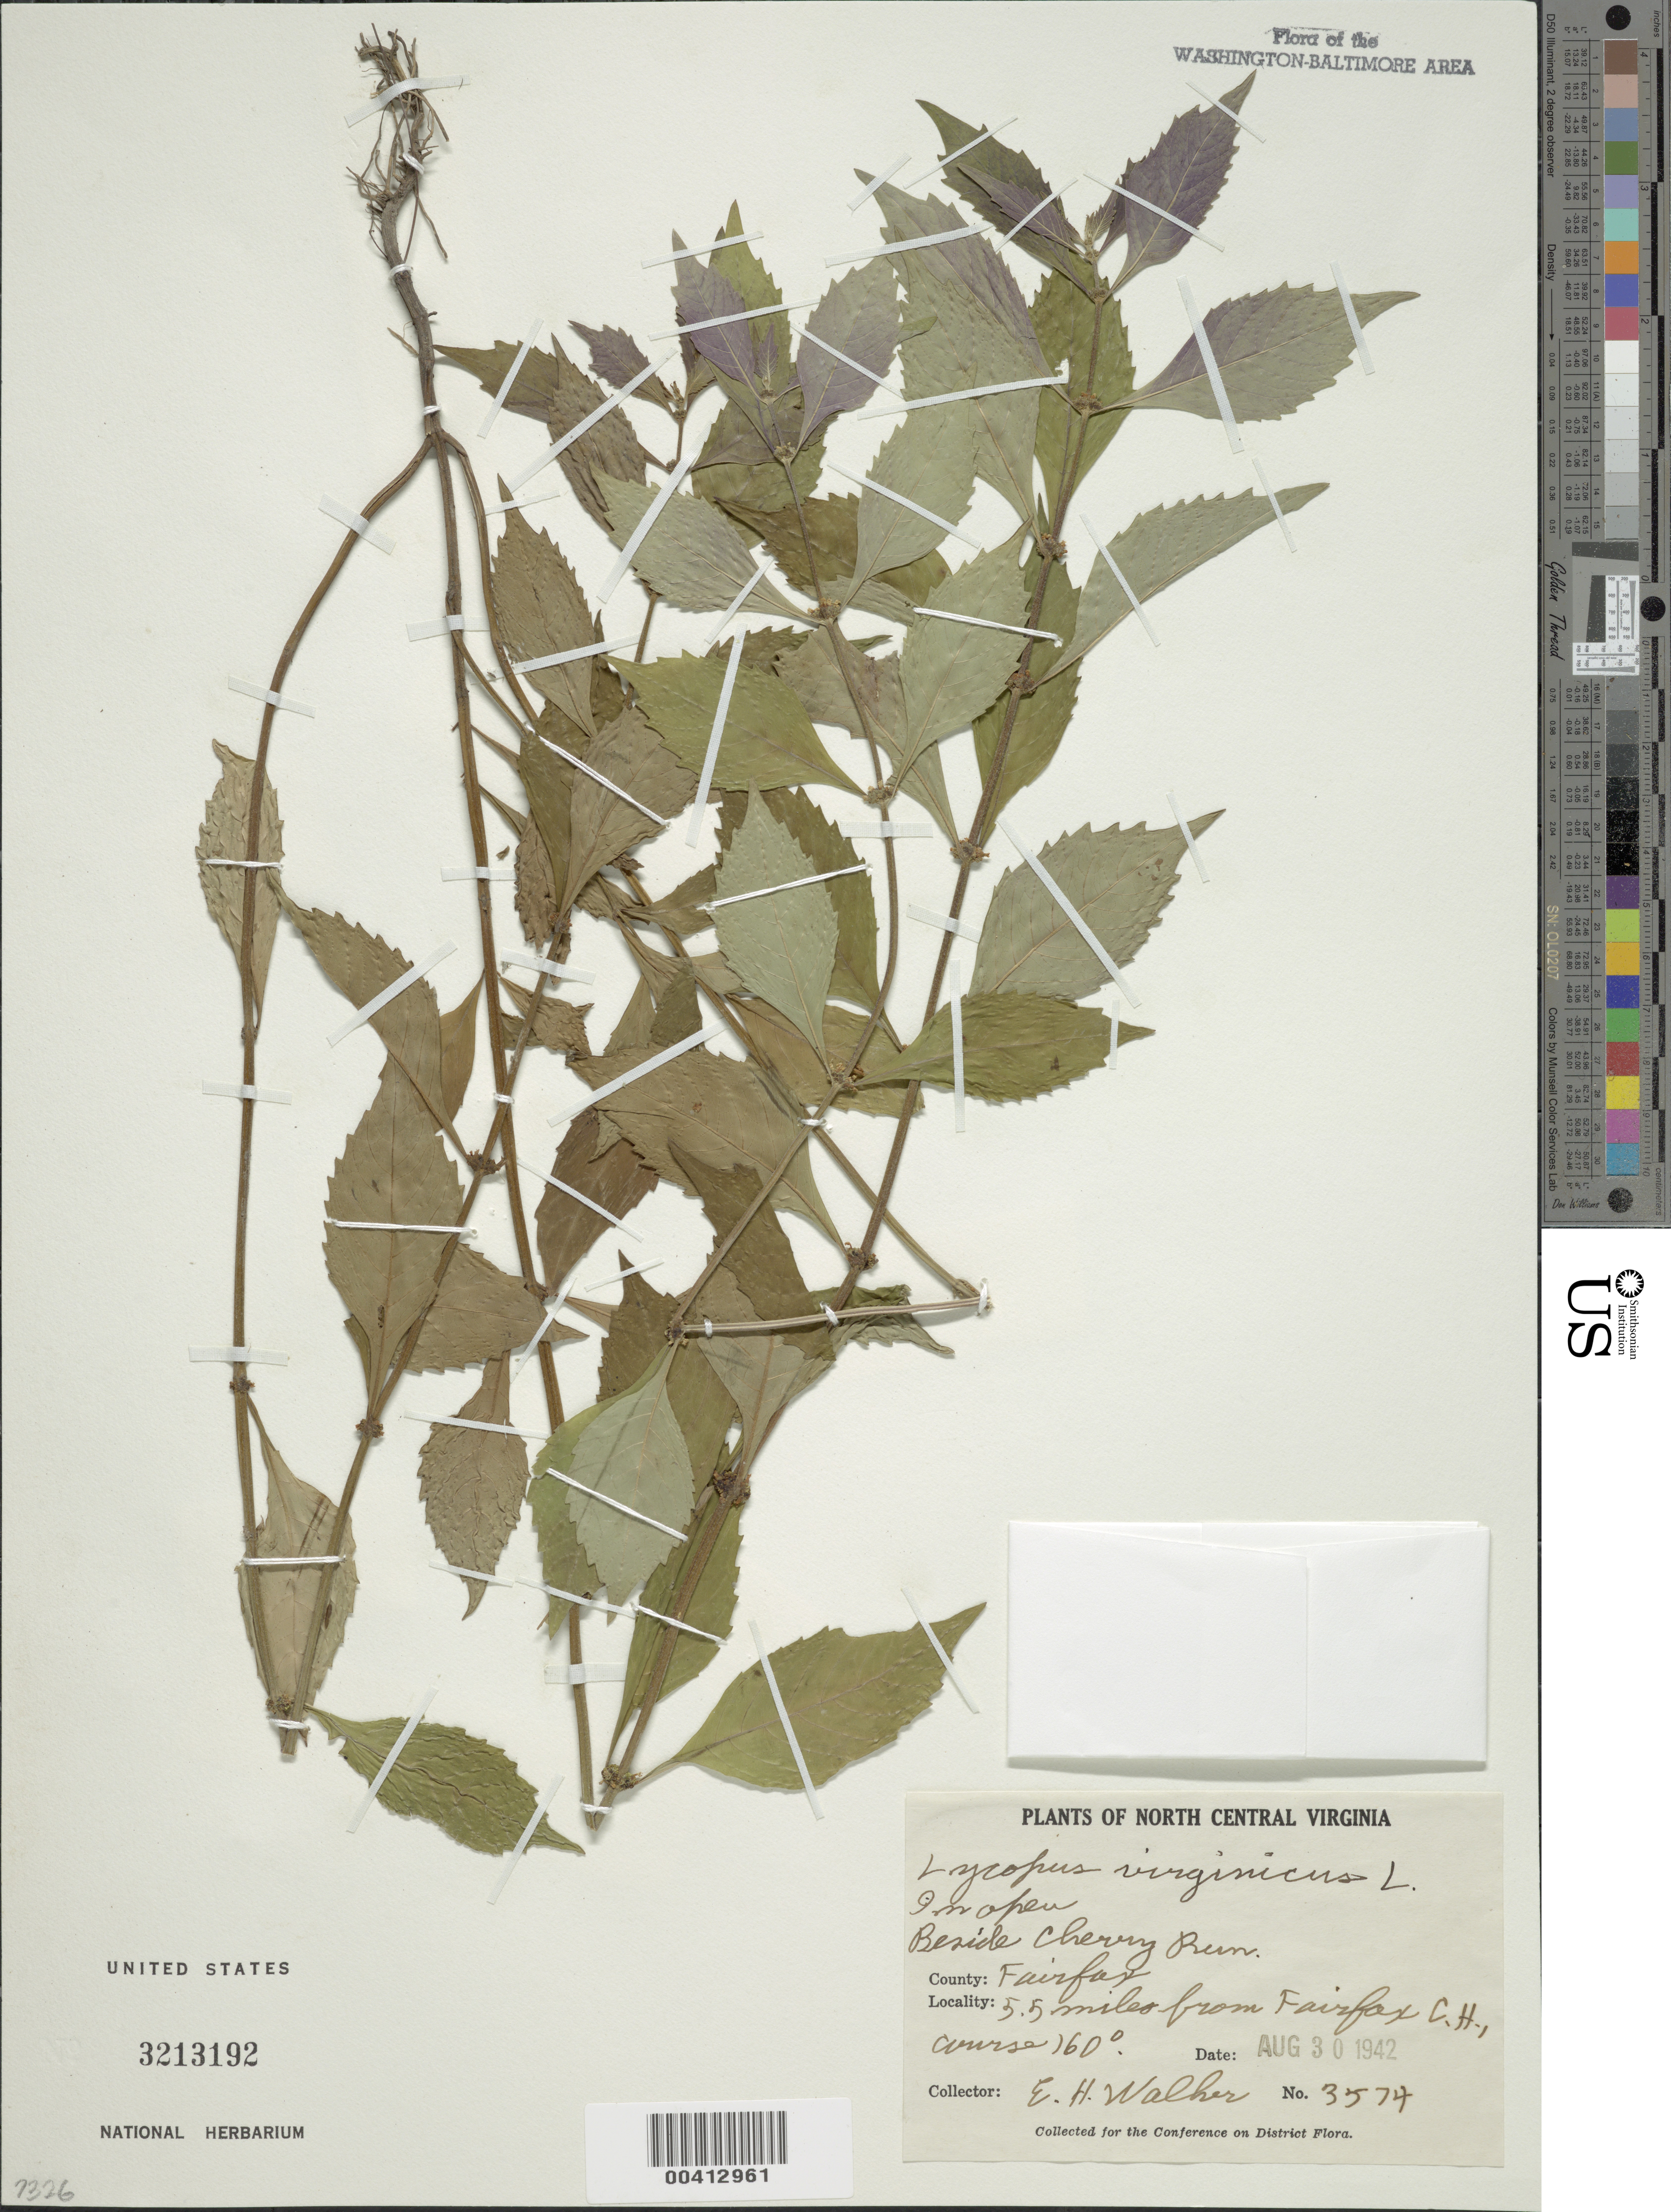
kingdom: Plantae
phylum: Tracheophyta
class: Magnoliopsida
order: Lamiales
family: Lamiaceae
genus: Lycopus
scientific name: Lycopus virginicus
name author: L.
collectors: E. H. Walker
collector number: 3574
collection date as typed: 30 Aug 1942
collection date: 1942-08-30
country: United States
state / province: Virginia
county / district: Fairfax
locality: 5.5 mi. from Fairfax County Courthouse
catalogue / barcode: US 3213192